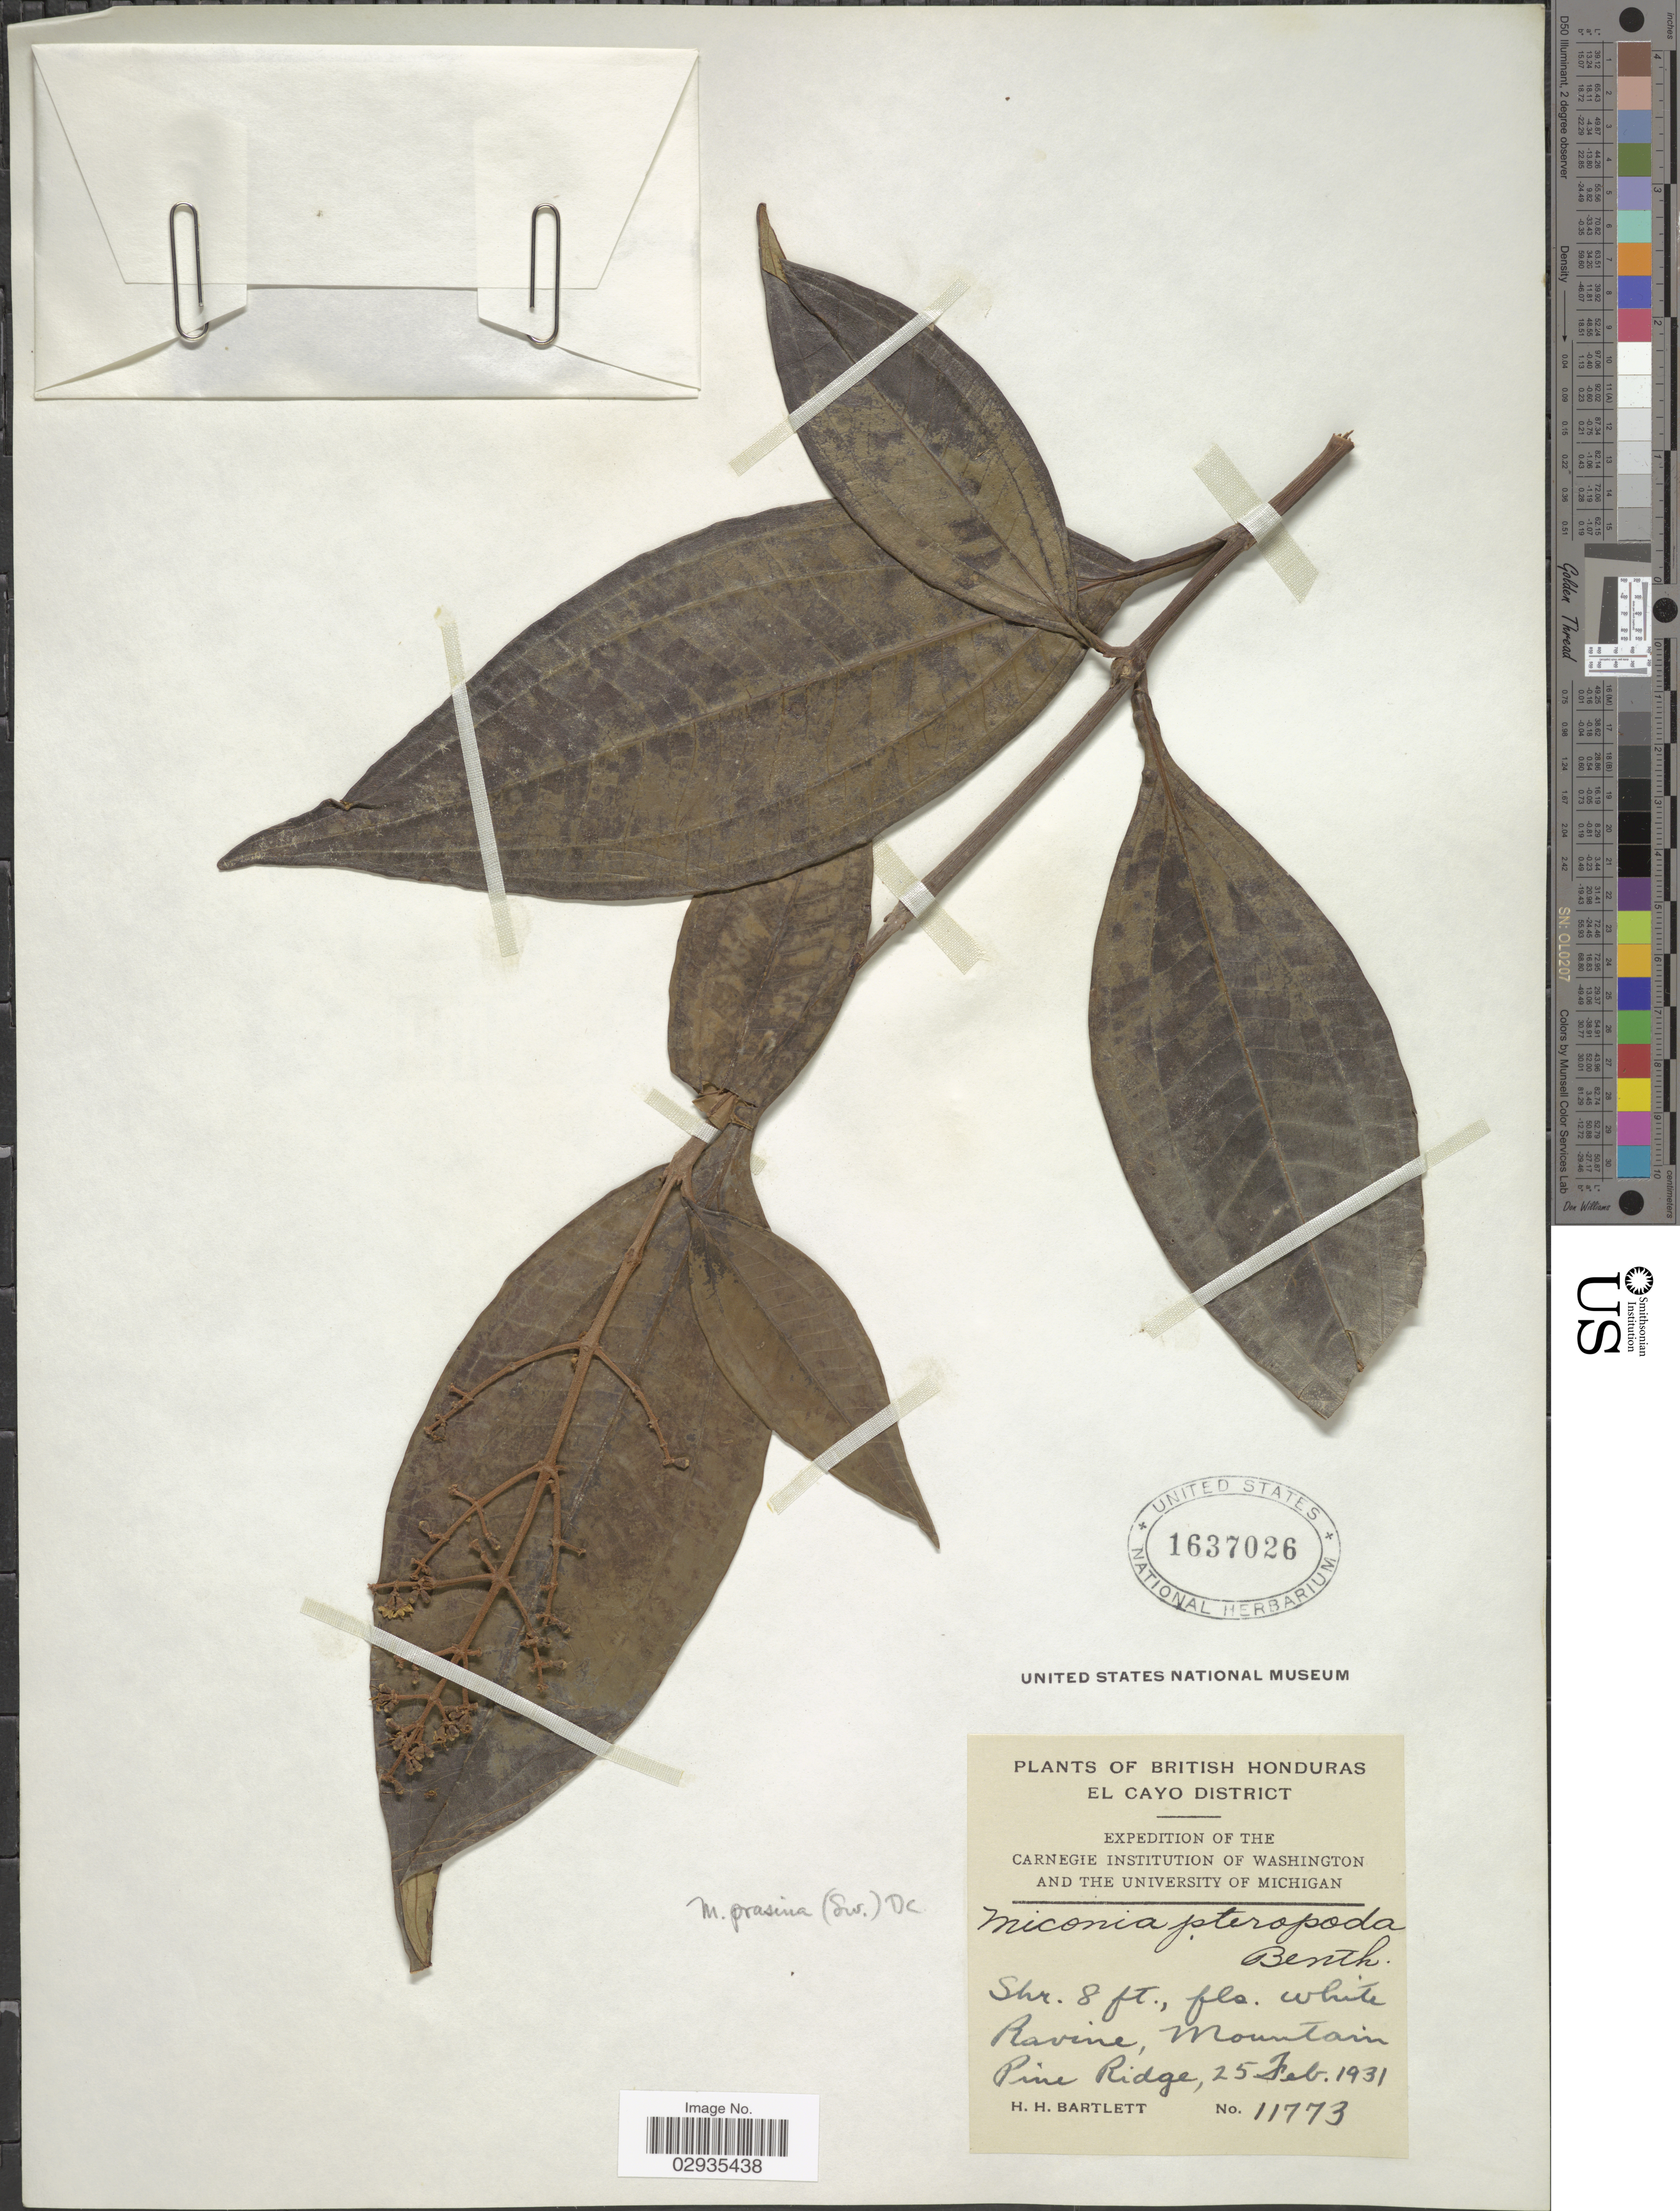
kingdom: Plantae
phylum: Tracheophyta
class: Magnoliopsida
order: Myrtales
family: Melastomataceae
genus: Miconia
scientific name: Miconia prasina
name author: (Sw.) DC.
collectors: H. H. Bartlett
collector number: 11773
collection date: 1931-02-25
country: Belize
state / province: Cayo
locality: British Honduras, El Cayo District, Ravine, Mountain Pine Ridge.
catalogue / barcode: US 1637026